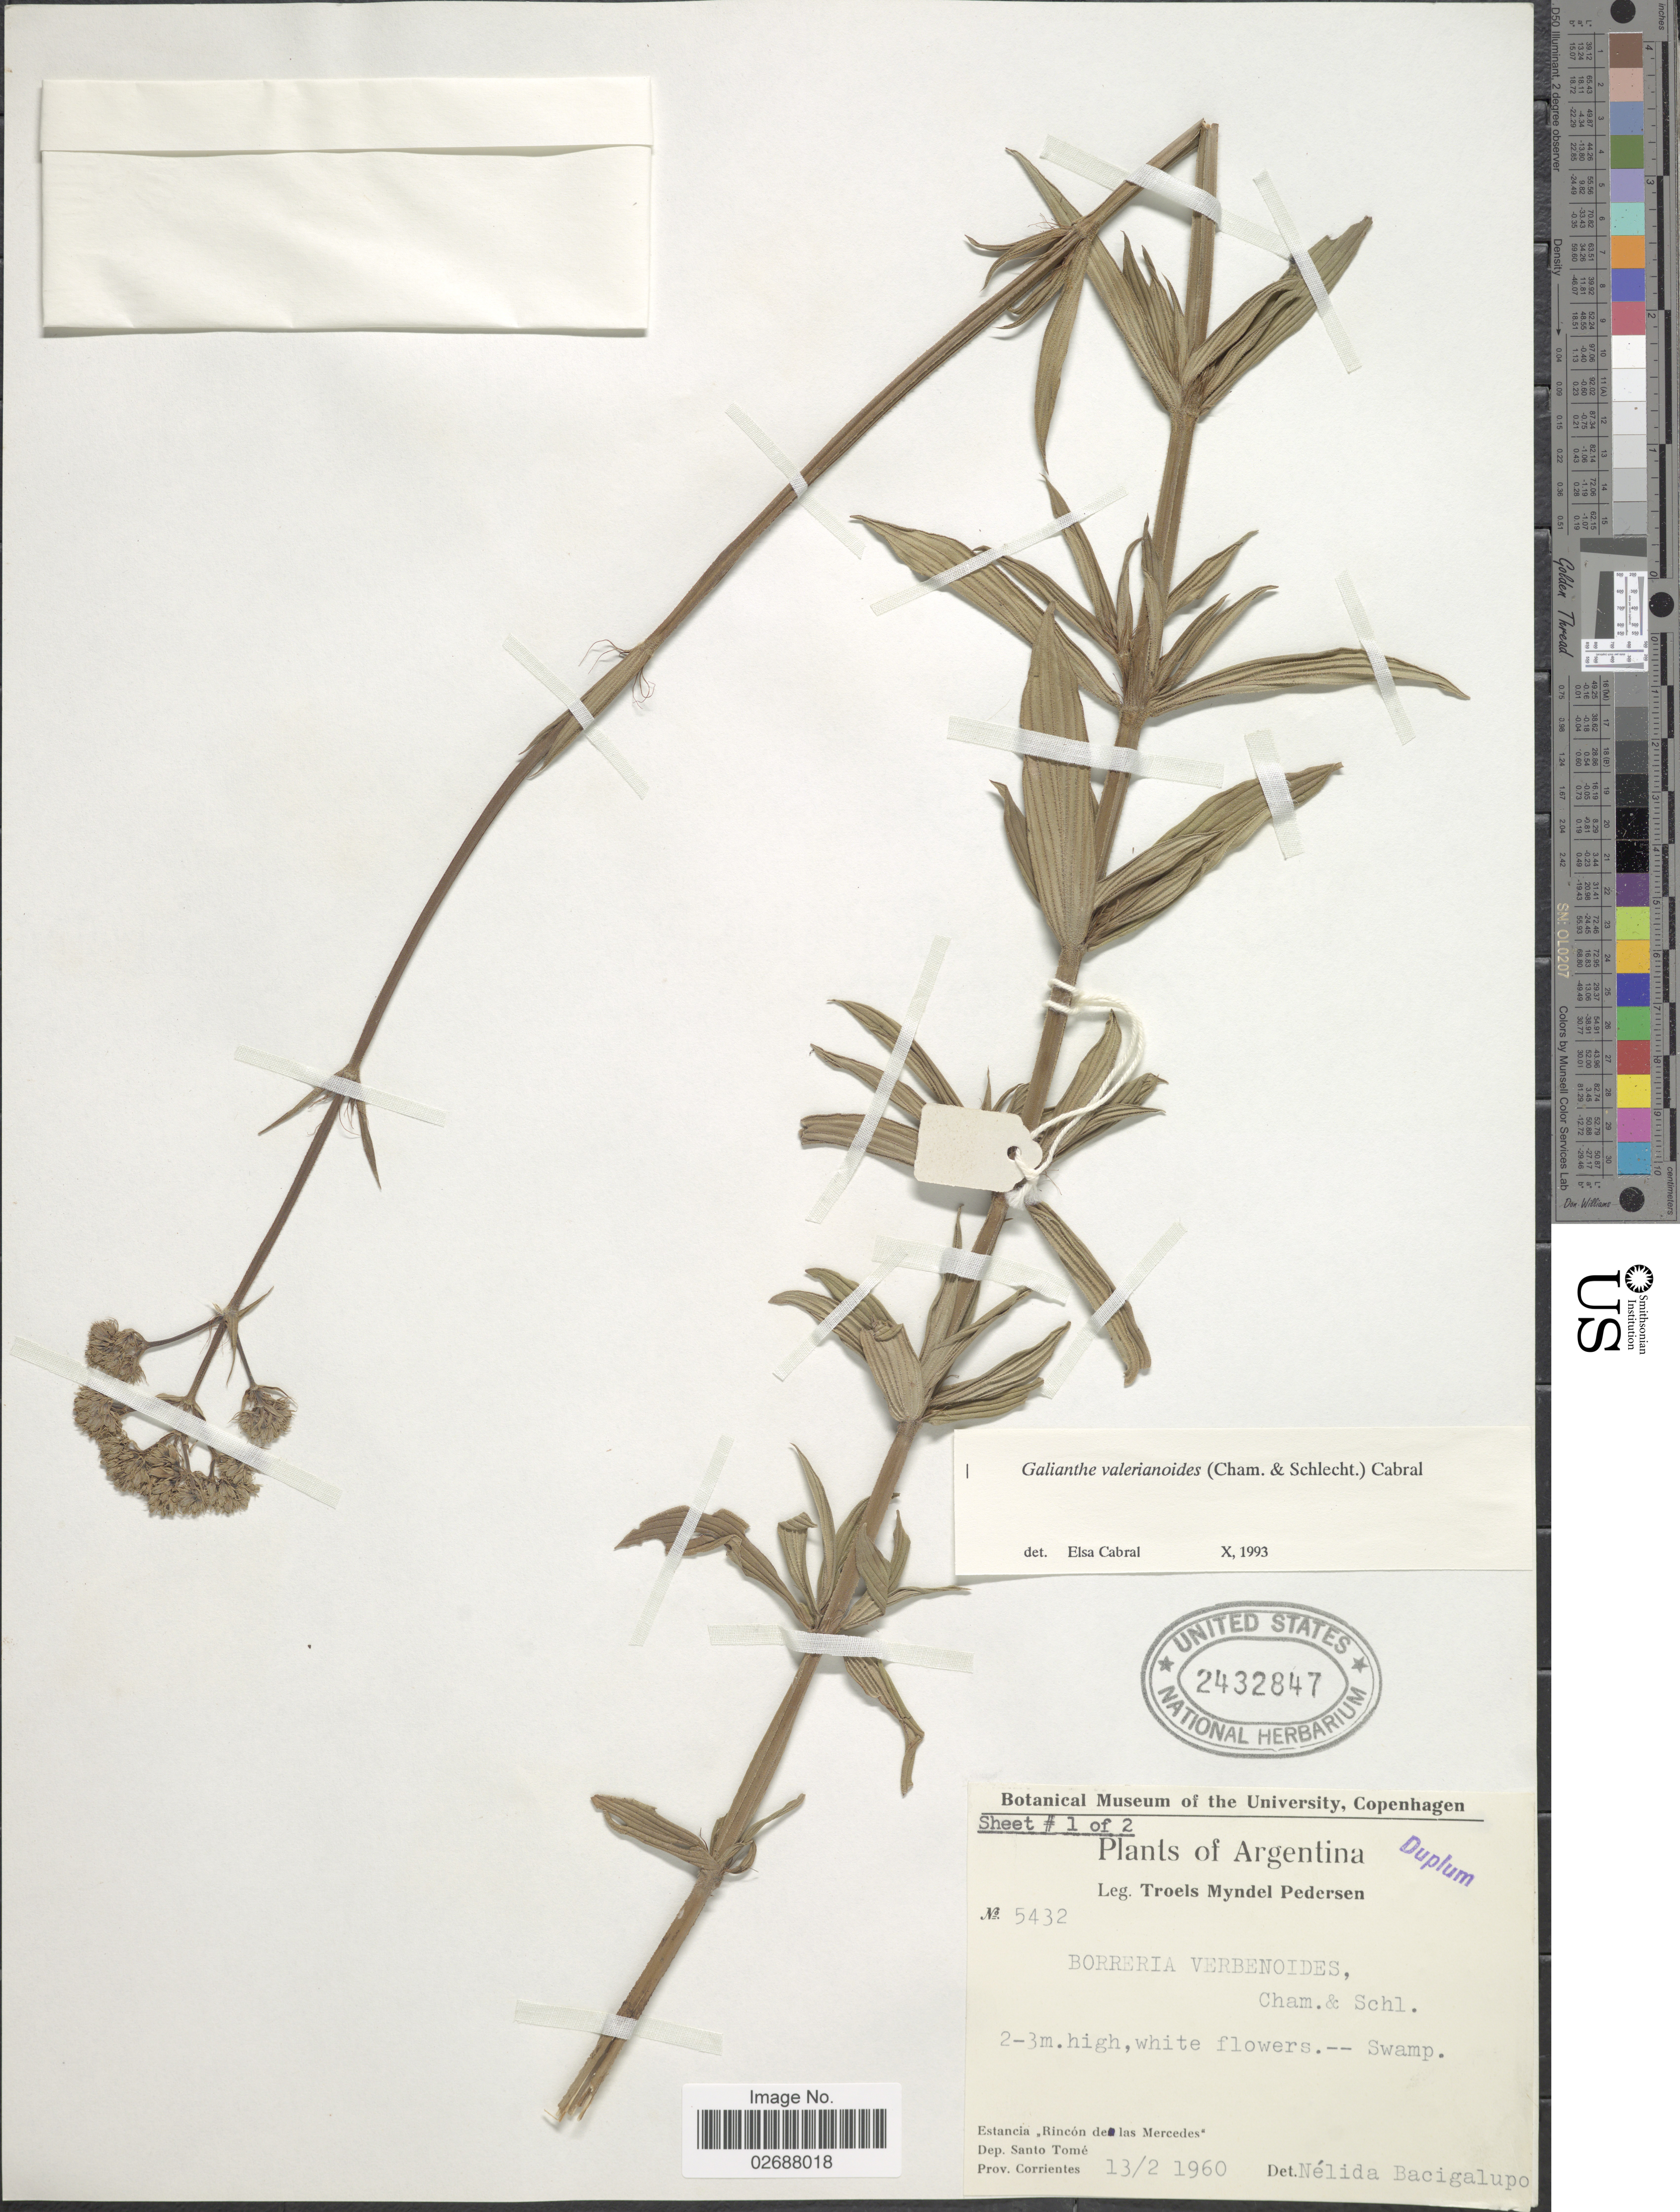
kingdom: Plantae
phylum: Tracheophyta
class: Magnoliopsida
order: Gentianales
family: Rubiaceae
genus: Galianthe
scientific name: Galianthe valerianoides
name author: (Cham. & Schltdl.) E.L. Cabral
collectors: T. Pederson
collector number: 5432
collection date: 1960-02-13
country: Argentina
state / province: Corrientes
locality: Estancia "Rincon de Las Mercedes" Dep. Santo Tome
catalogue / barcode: US 2432847